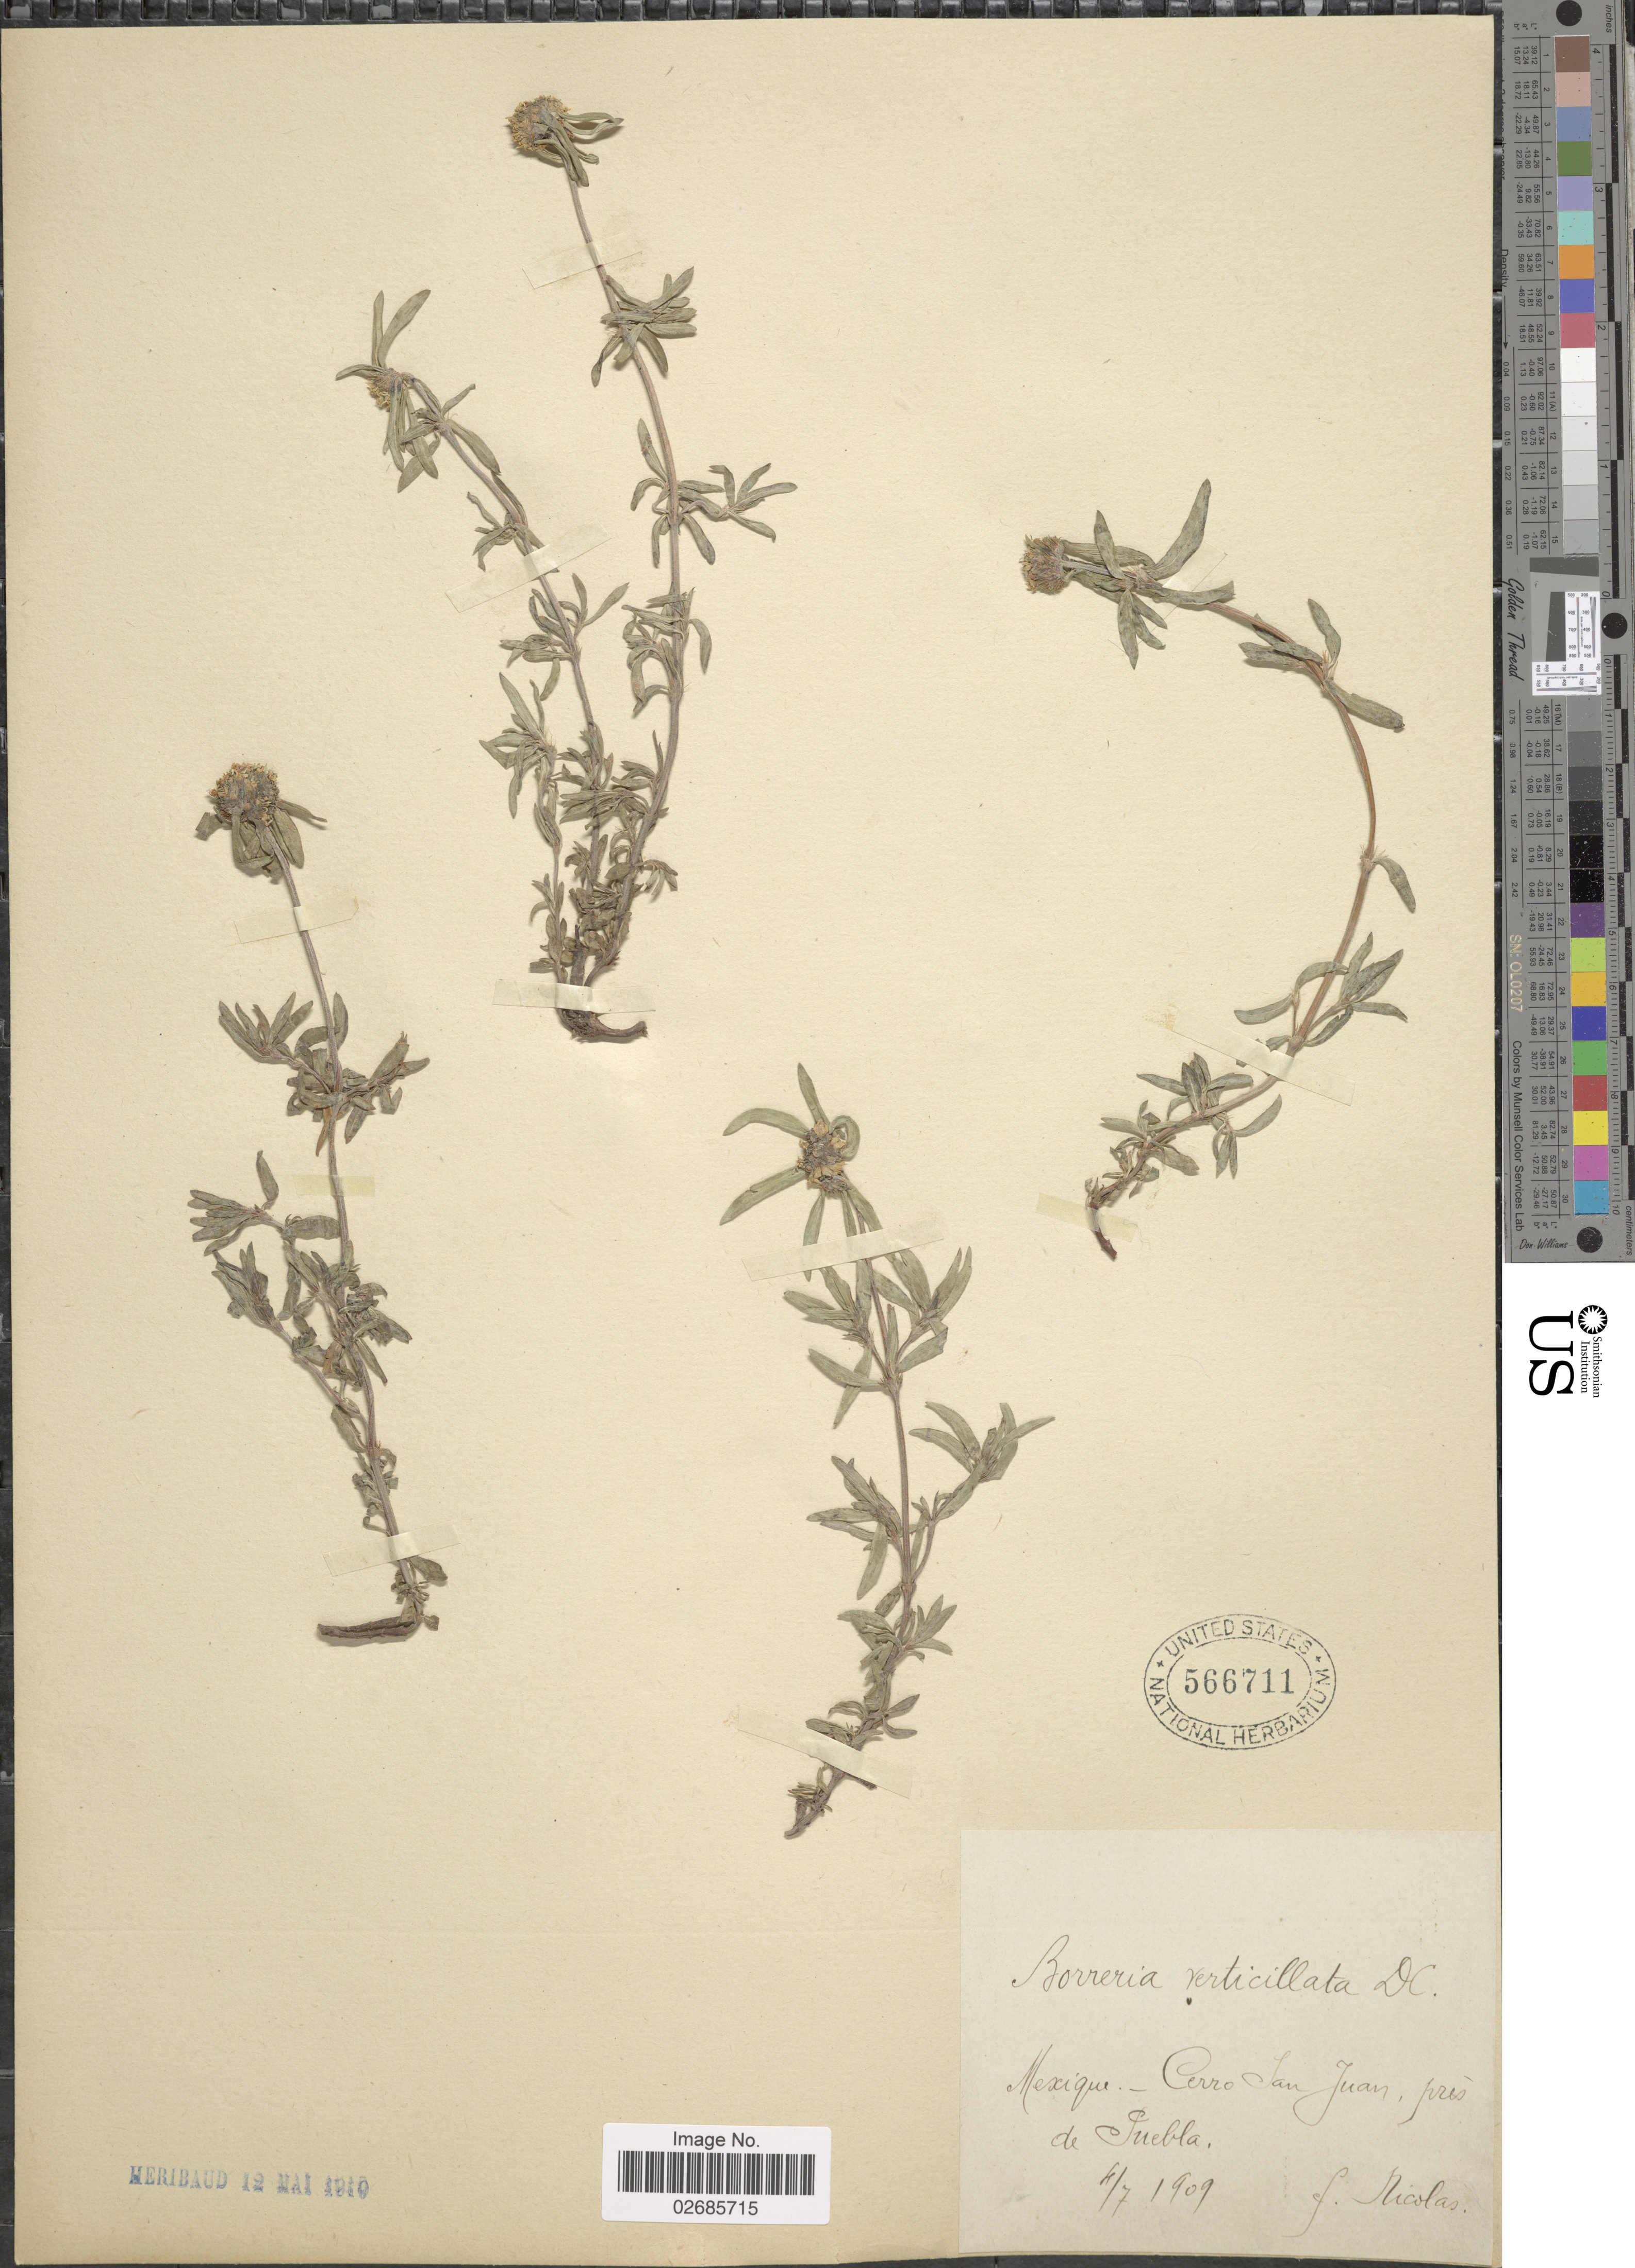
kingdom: Plantae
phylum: Tracheophyta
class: Magnoliopsida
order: Gentianales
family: Rubiaceae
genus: Borreria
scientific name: Borreria verticillata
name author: (L.) G. Mey.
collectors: F. Nicolas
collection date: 1909-07-04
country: Mexico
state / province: Puebla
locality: Cerro San Juan, prés de Puebla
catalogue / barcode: US 566711